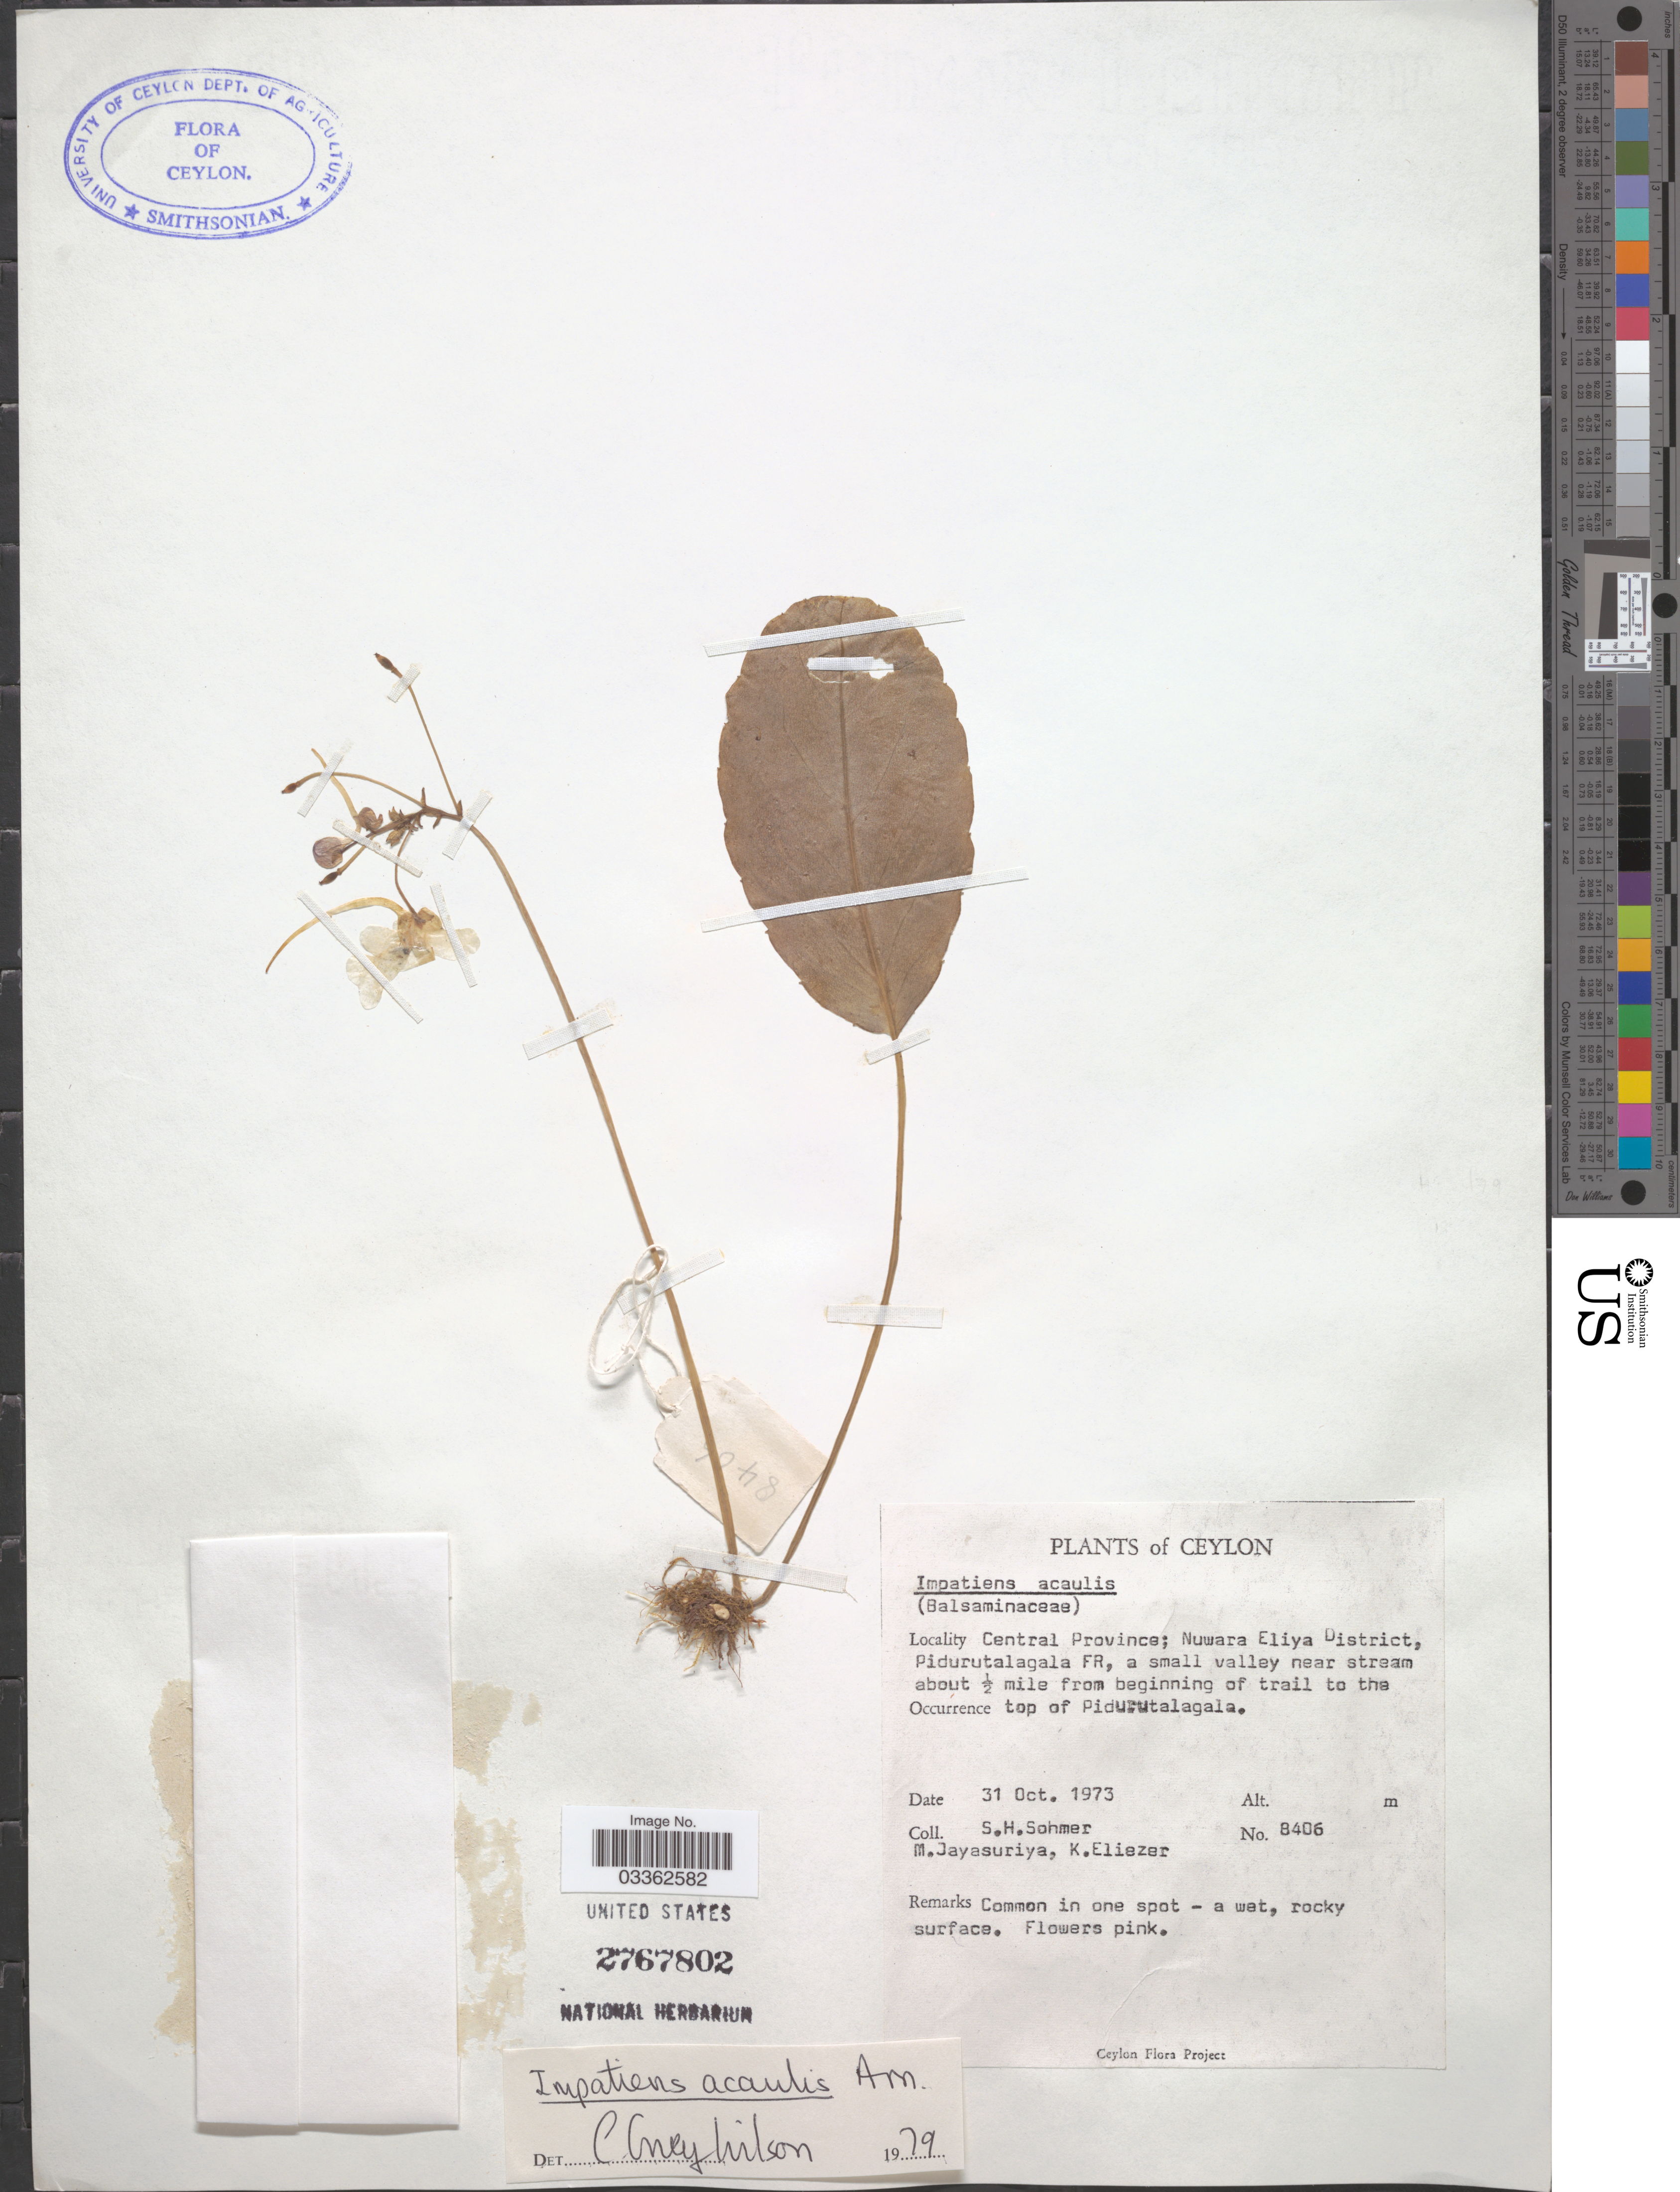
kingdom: Plantae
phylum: Tracheophyta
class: Magnoliopsida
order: Ericales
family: Balsaminaceae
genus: Impatiens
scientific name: Impatiens acaulis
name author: Arn.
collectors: S. H. Sohmer, M. Jayasuriya & K. Eliezer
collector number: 8406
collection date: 1973-10-31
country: Sri Lanka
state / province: Central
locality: Ceylon. Nuwara Eliya District, Pidurutalagala FR, a small valley near stream about ½ mile from beginning of trail to the top of Pidurutalagala.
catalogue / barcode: US 2767802